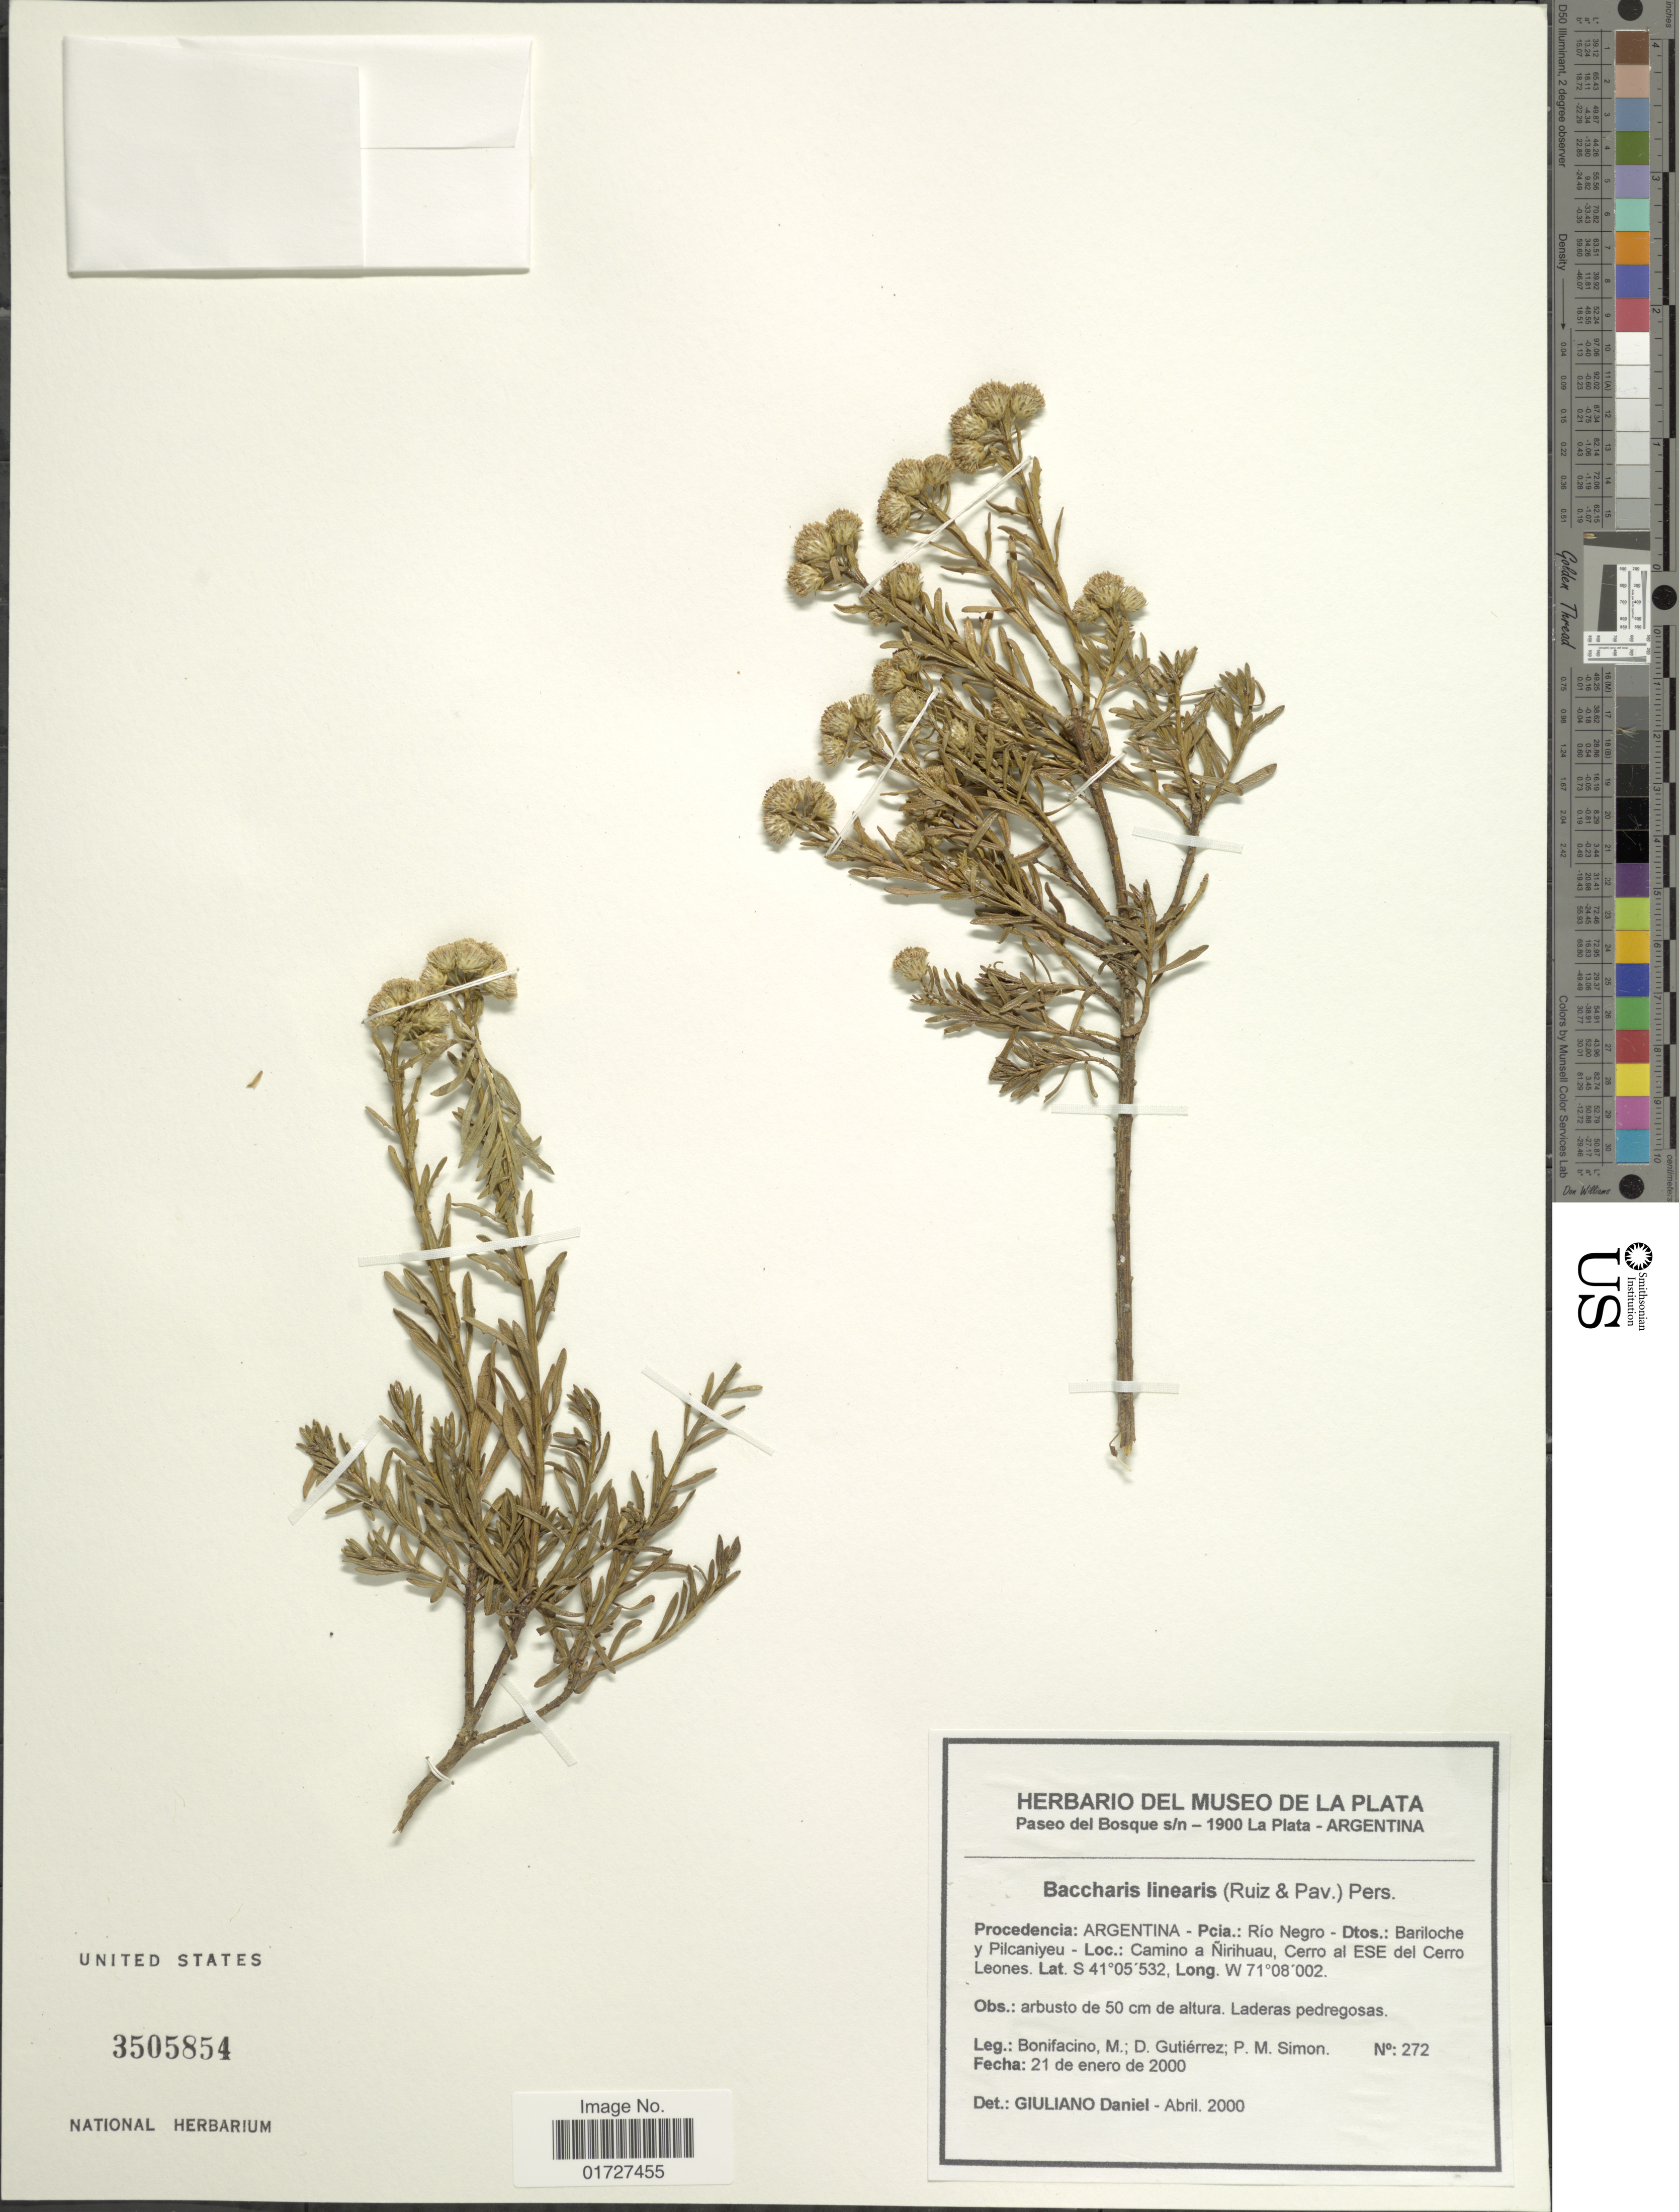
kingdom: Plantae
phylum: Tracheophyta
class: Magnoliopsida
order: Asterales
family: Asteraceae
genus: Baccharis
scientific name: Baccharis linearis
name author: (Ruiz & Pav.) Pers.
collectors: M. Bonifacino, D. G. Gutiérrez & P. M. Simón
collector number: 0272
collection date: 2000-01-21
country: Argentina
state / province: Rio Negro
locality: Dtos. Bariloche y Pilcaniyeu, Camino a Nirihuau, Cerro al ESE del Cerro Leones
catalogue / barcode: US 3505854